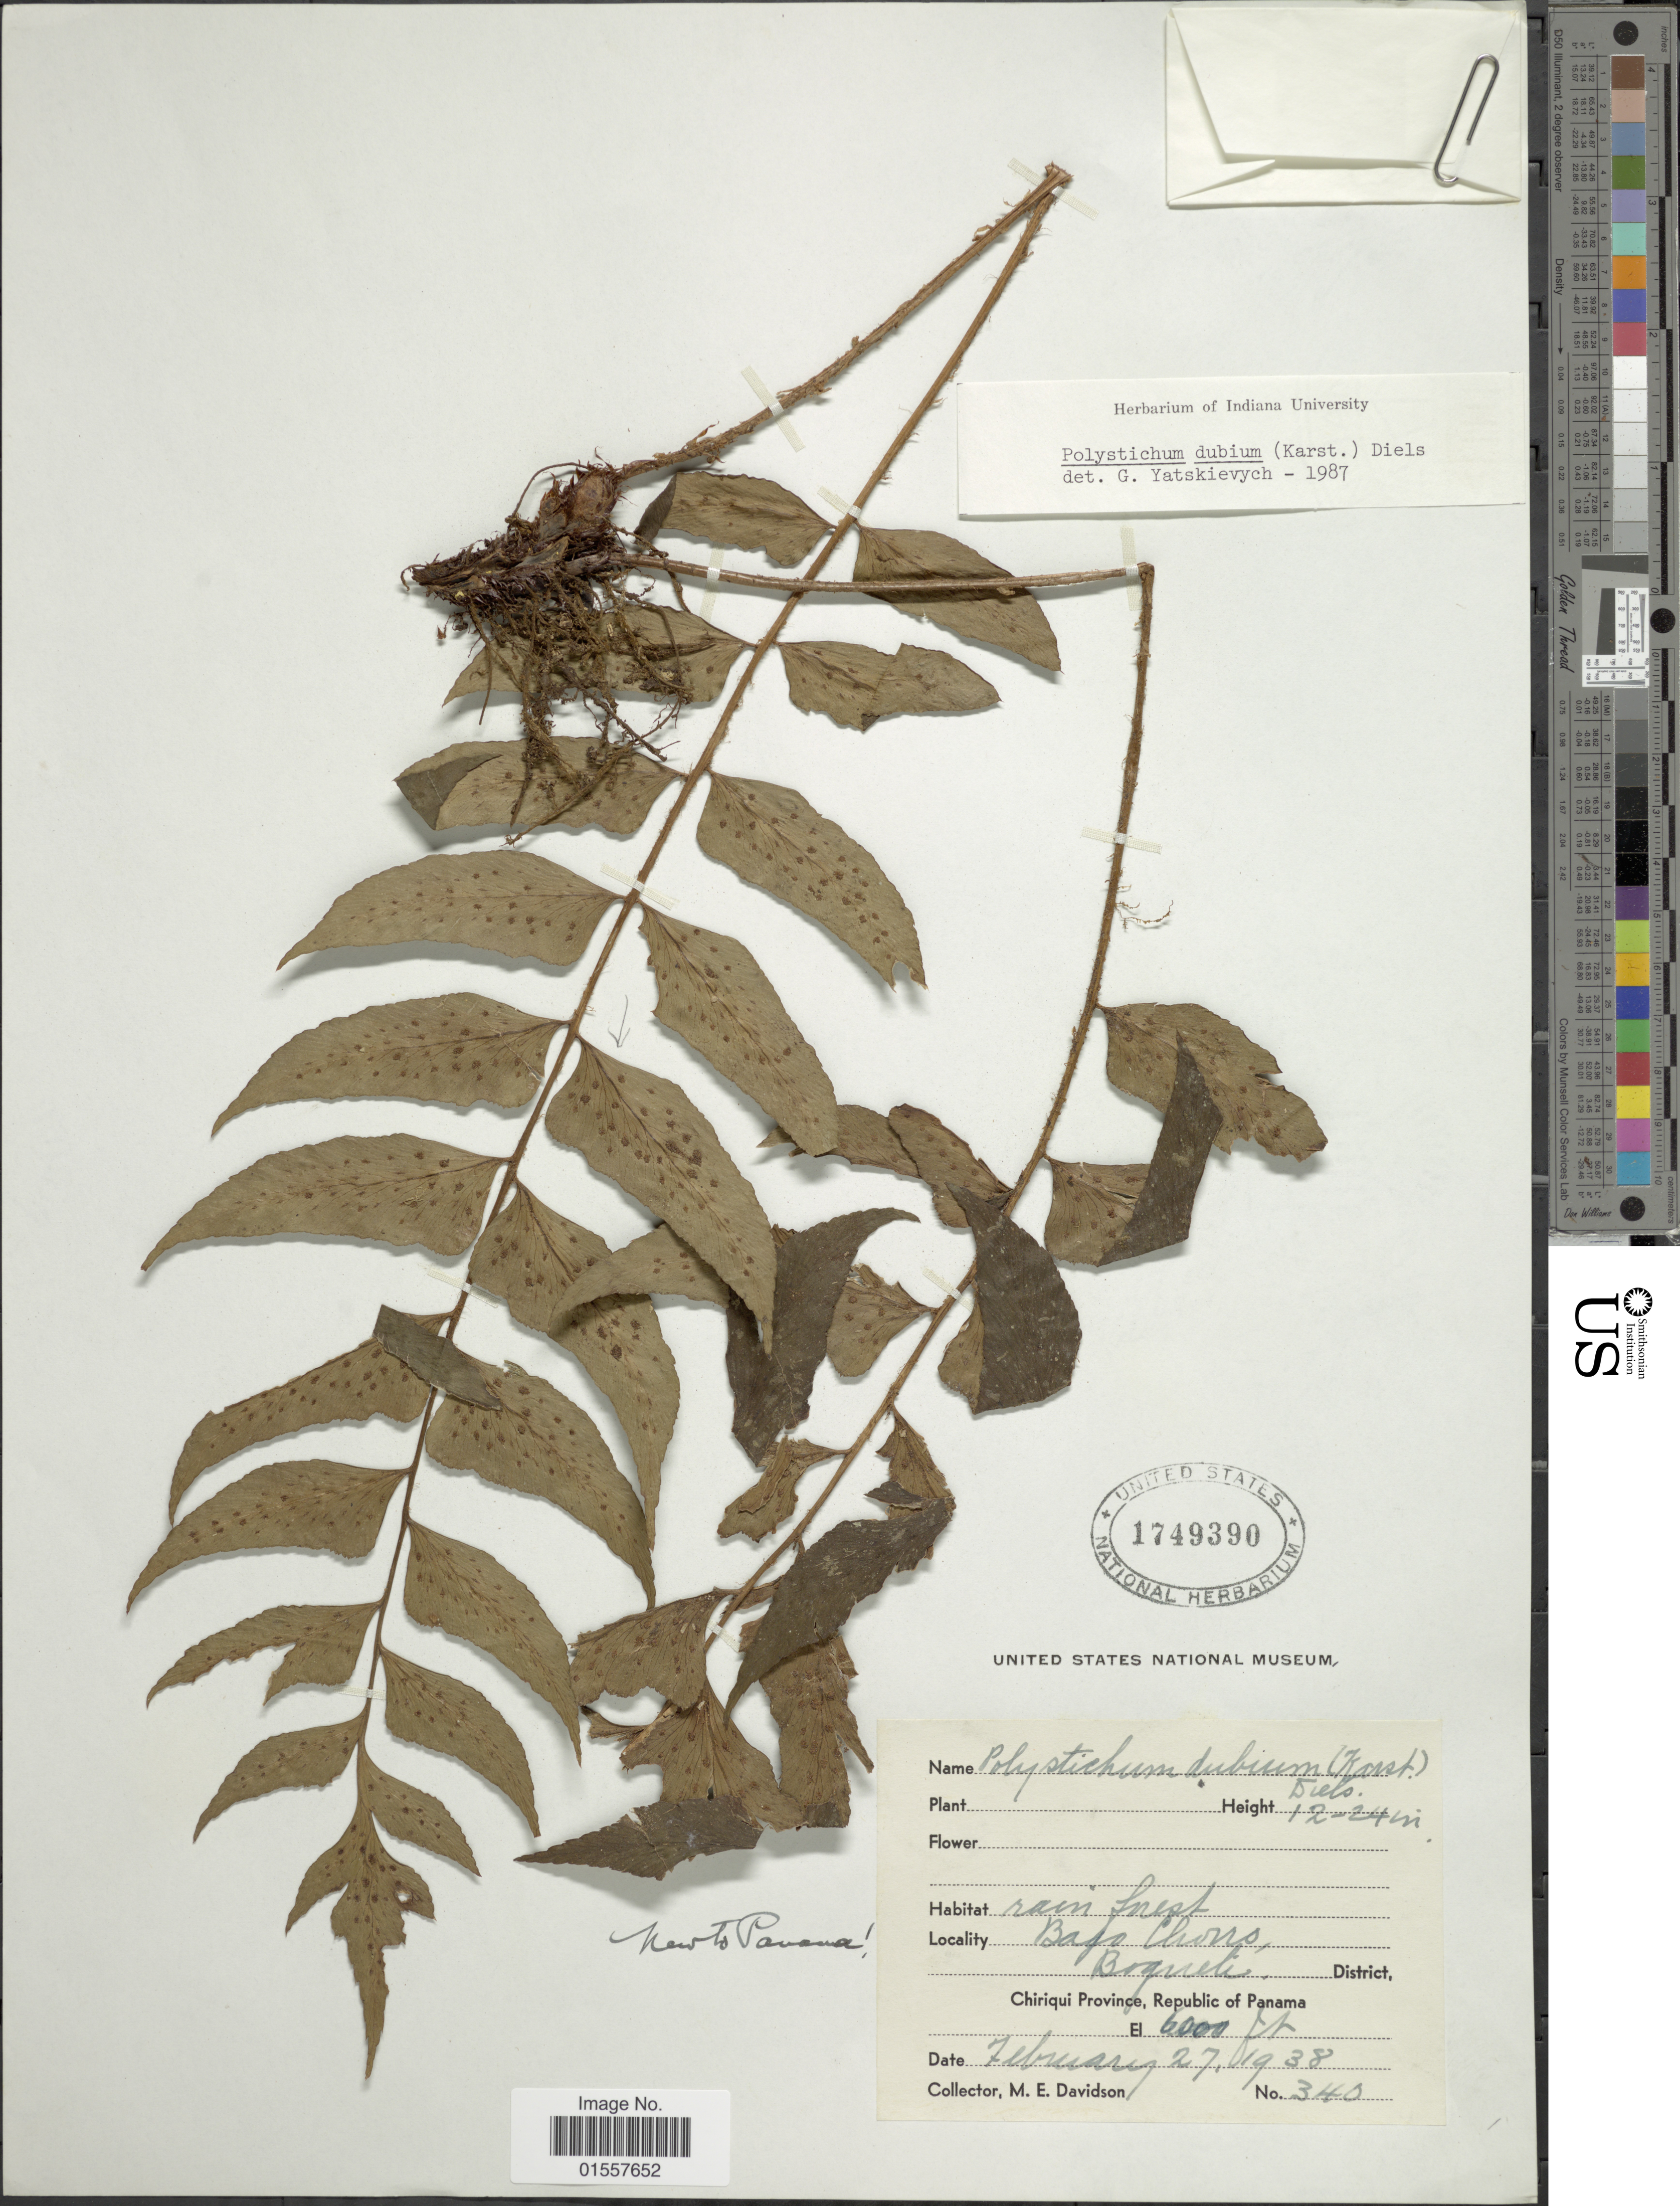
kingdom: Plantae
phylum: Tracheophyta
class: Polypodiopsida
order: Polypodiales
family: Dryopteridaceae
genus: Polystichum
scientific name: Polystichum dubium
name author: (H. Karst.) Diels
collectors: M. E. Davidson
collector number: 340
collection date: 1938-02-27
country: Panama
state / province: Chiriqui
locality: Bajo Chorro, Boquete District, Chiriqui Province, Republic of Panama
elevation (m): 1829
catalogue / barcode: US 1749390